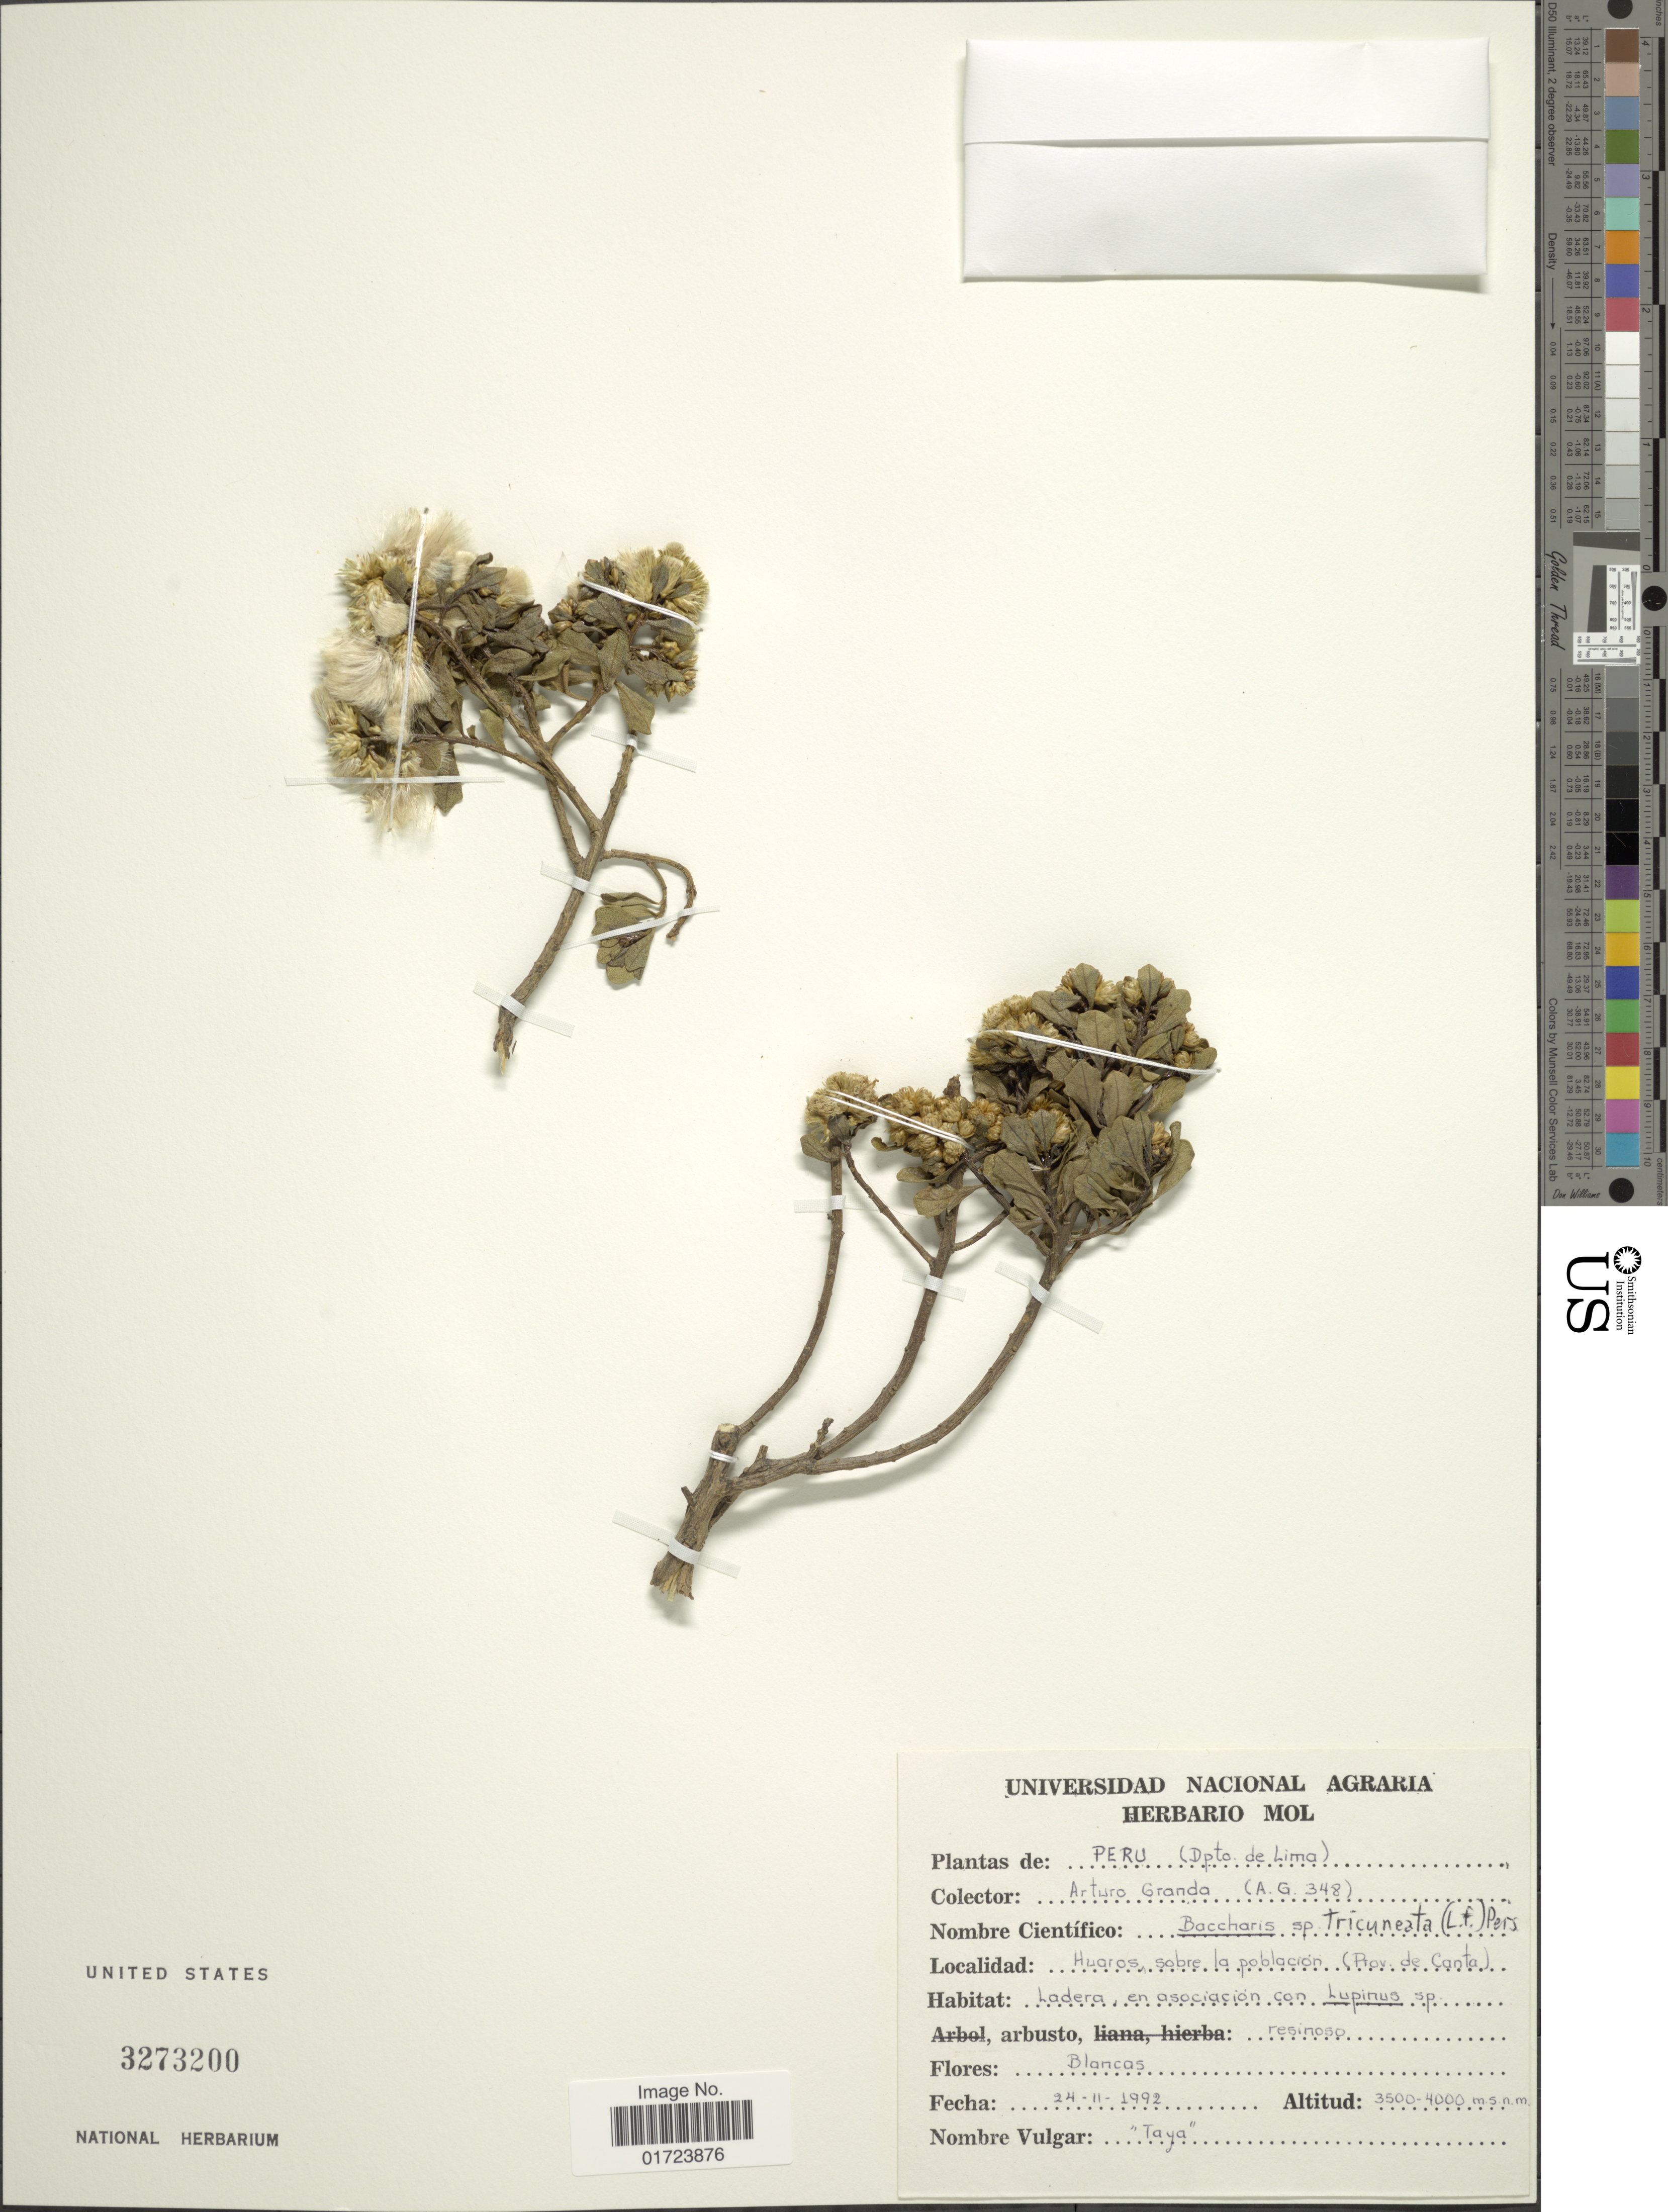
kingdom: Plantae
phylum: Tracheophyta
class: Magnoliopsida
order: Asterales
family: Asteraceae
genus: Baccharis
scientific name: Baccharis tricuneata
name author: (L. f.) Pers.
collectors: A. Granda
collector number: AG348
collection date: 1992-11-24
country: Peru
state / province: Lima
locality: Peru (Dept. de Lima). Huaros,sobre la poblcion (Prov. de Canta).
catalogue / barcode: US 3273200